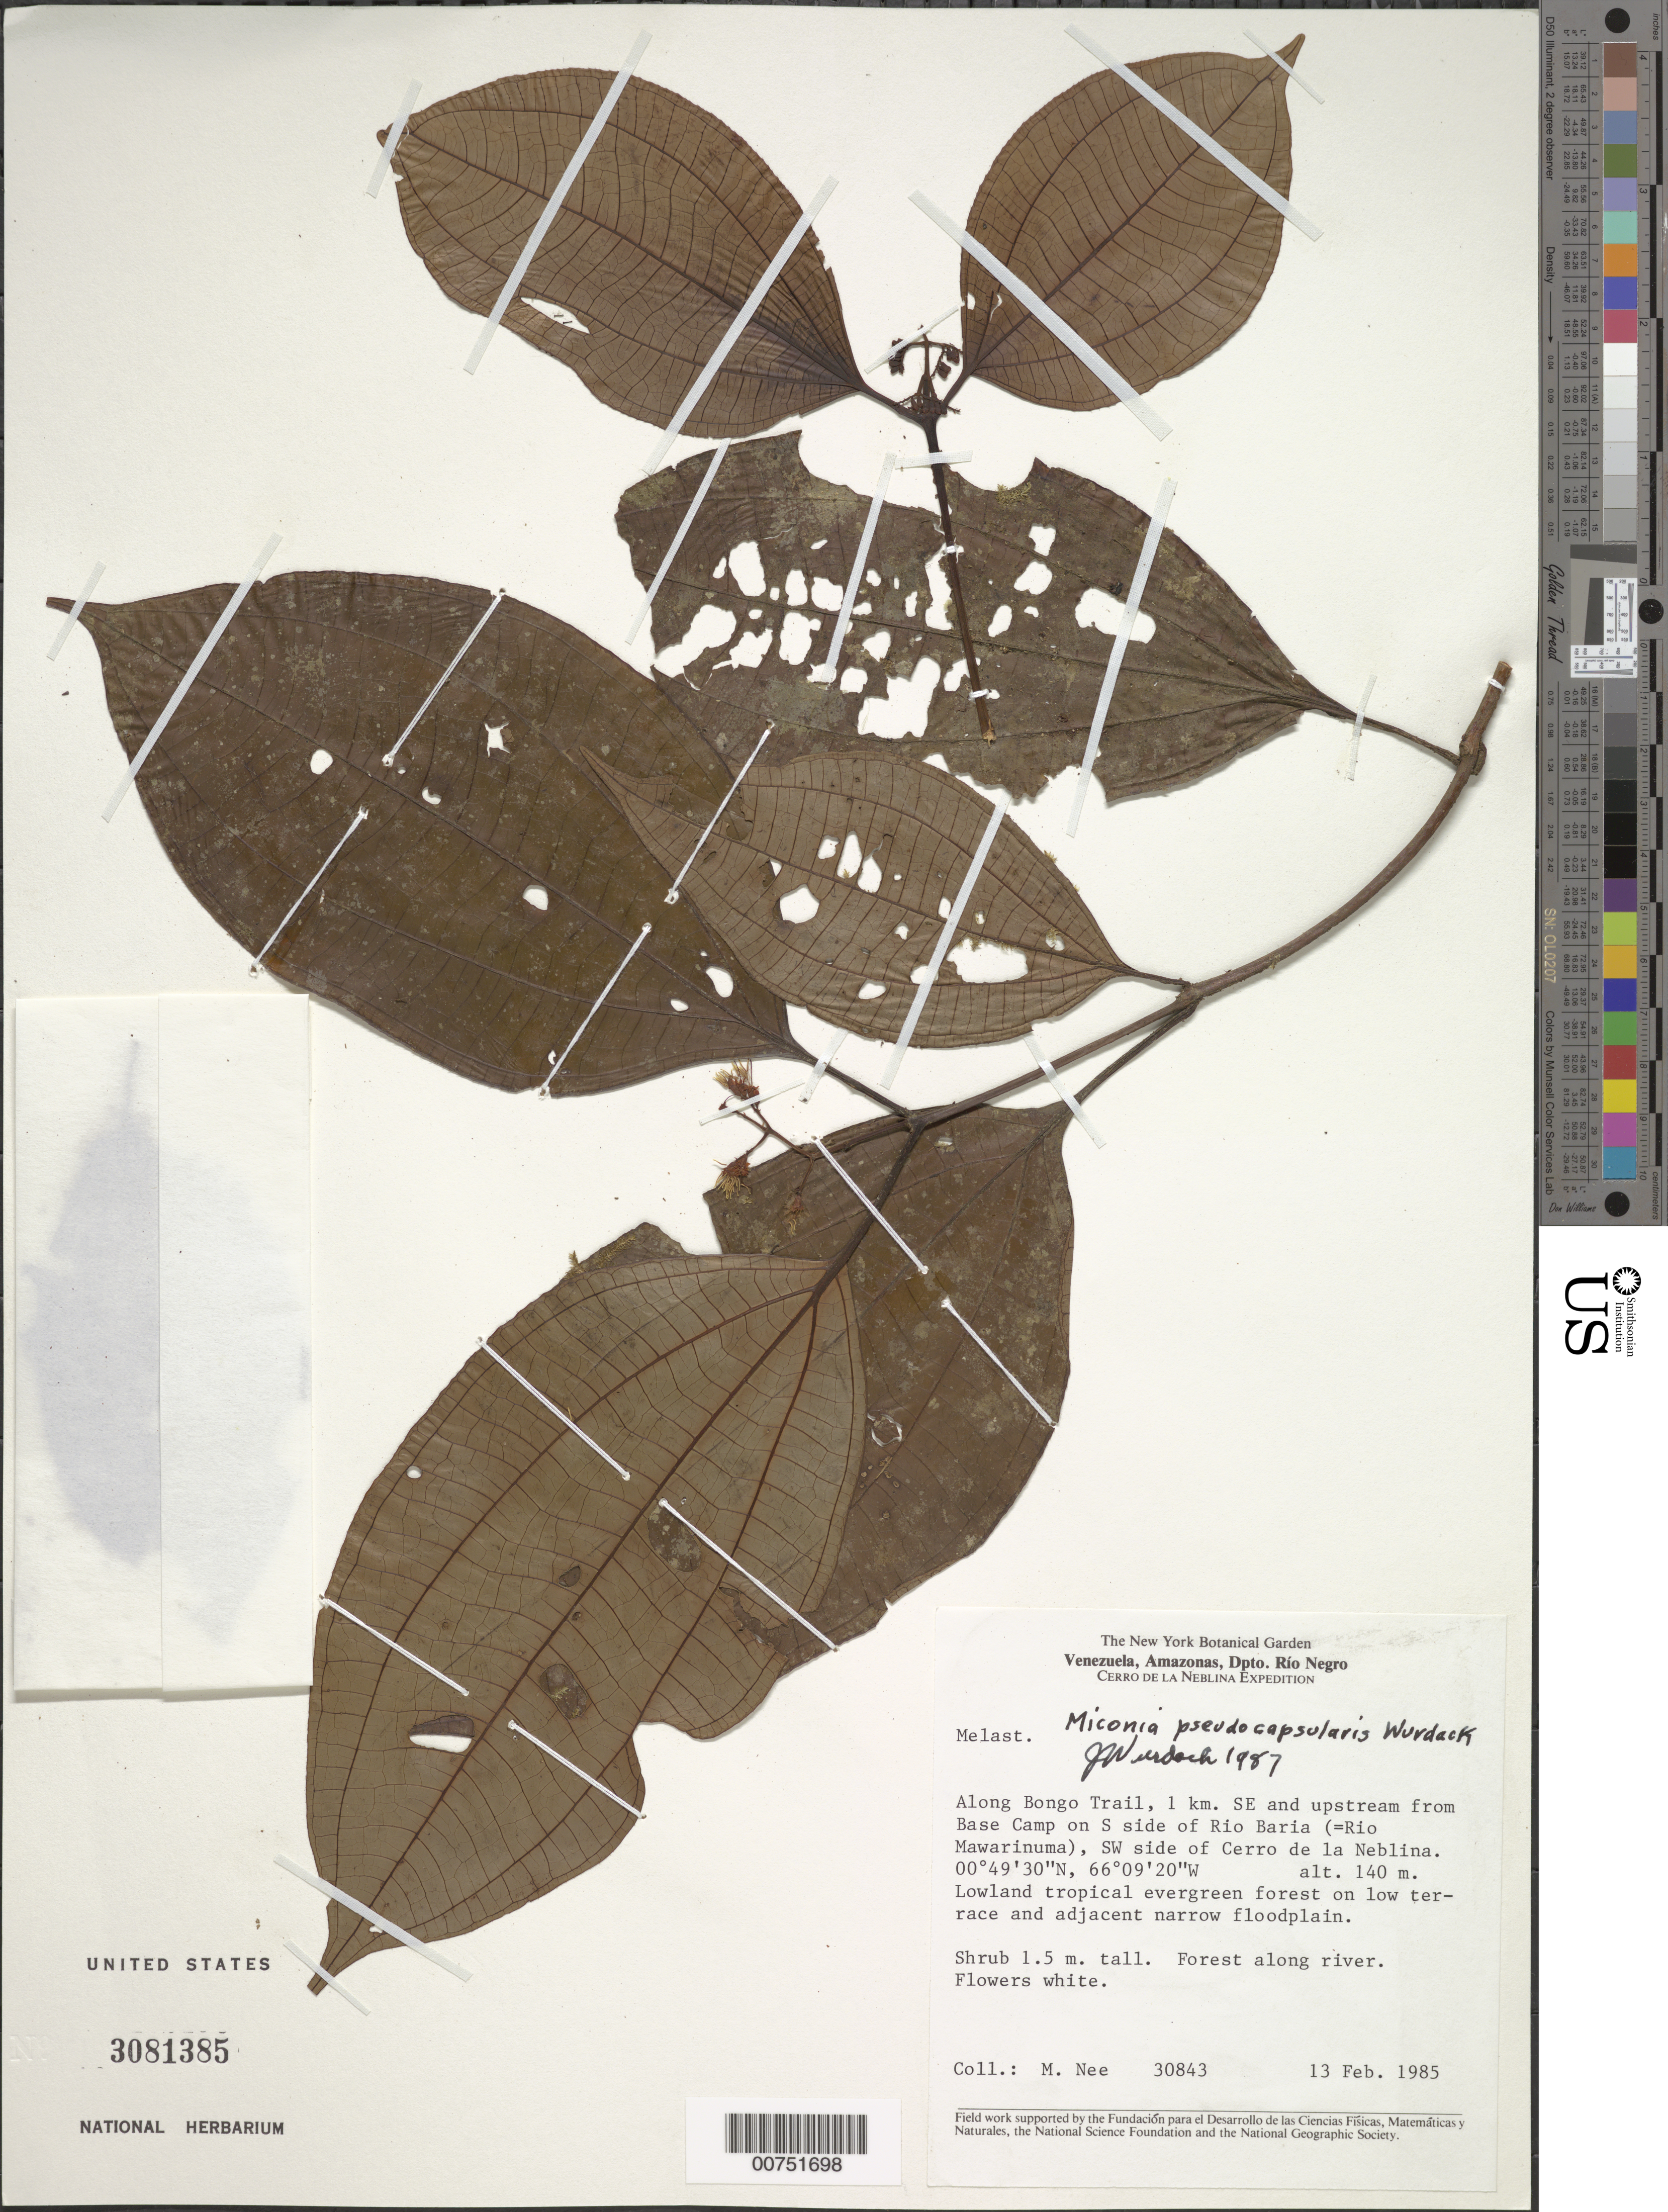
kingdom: Plantae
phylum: Tracheophyta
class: Magnoliopsida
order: Myrtales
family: Melastomataceae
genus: Miconia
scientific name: Miconia pseudocapsularis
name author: Wurdack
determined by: Wurdack, John J., (US), US (UNITED STATES)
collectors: M. Nee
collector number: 30843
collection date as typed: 13-Feb-85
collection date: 1985-02-13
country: Venezuela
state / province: Amazonas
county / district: Río Negro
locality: Bongo Trail, 1 km SE of base camp on S side of Río Baria (Río Mawarinuma), SW side of Cerro de la Neblina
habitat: Lowland tropical evergreen forest on low terrace and adjacent narrow floodplain; forest along river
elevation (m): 140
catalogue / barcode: US 3081385